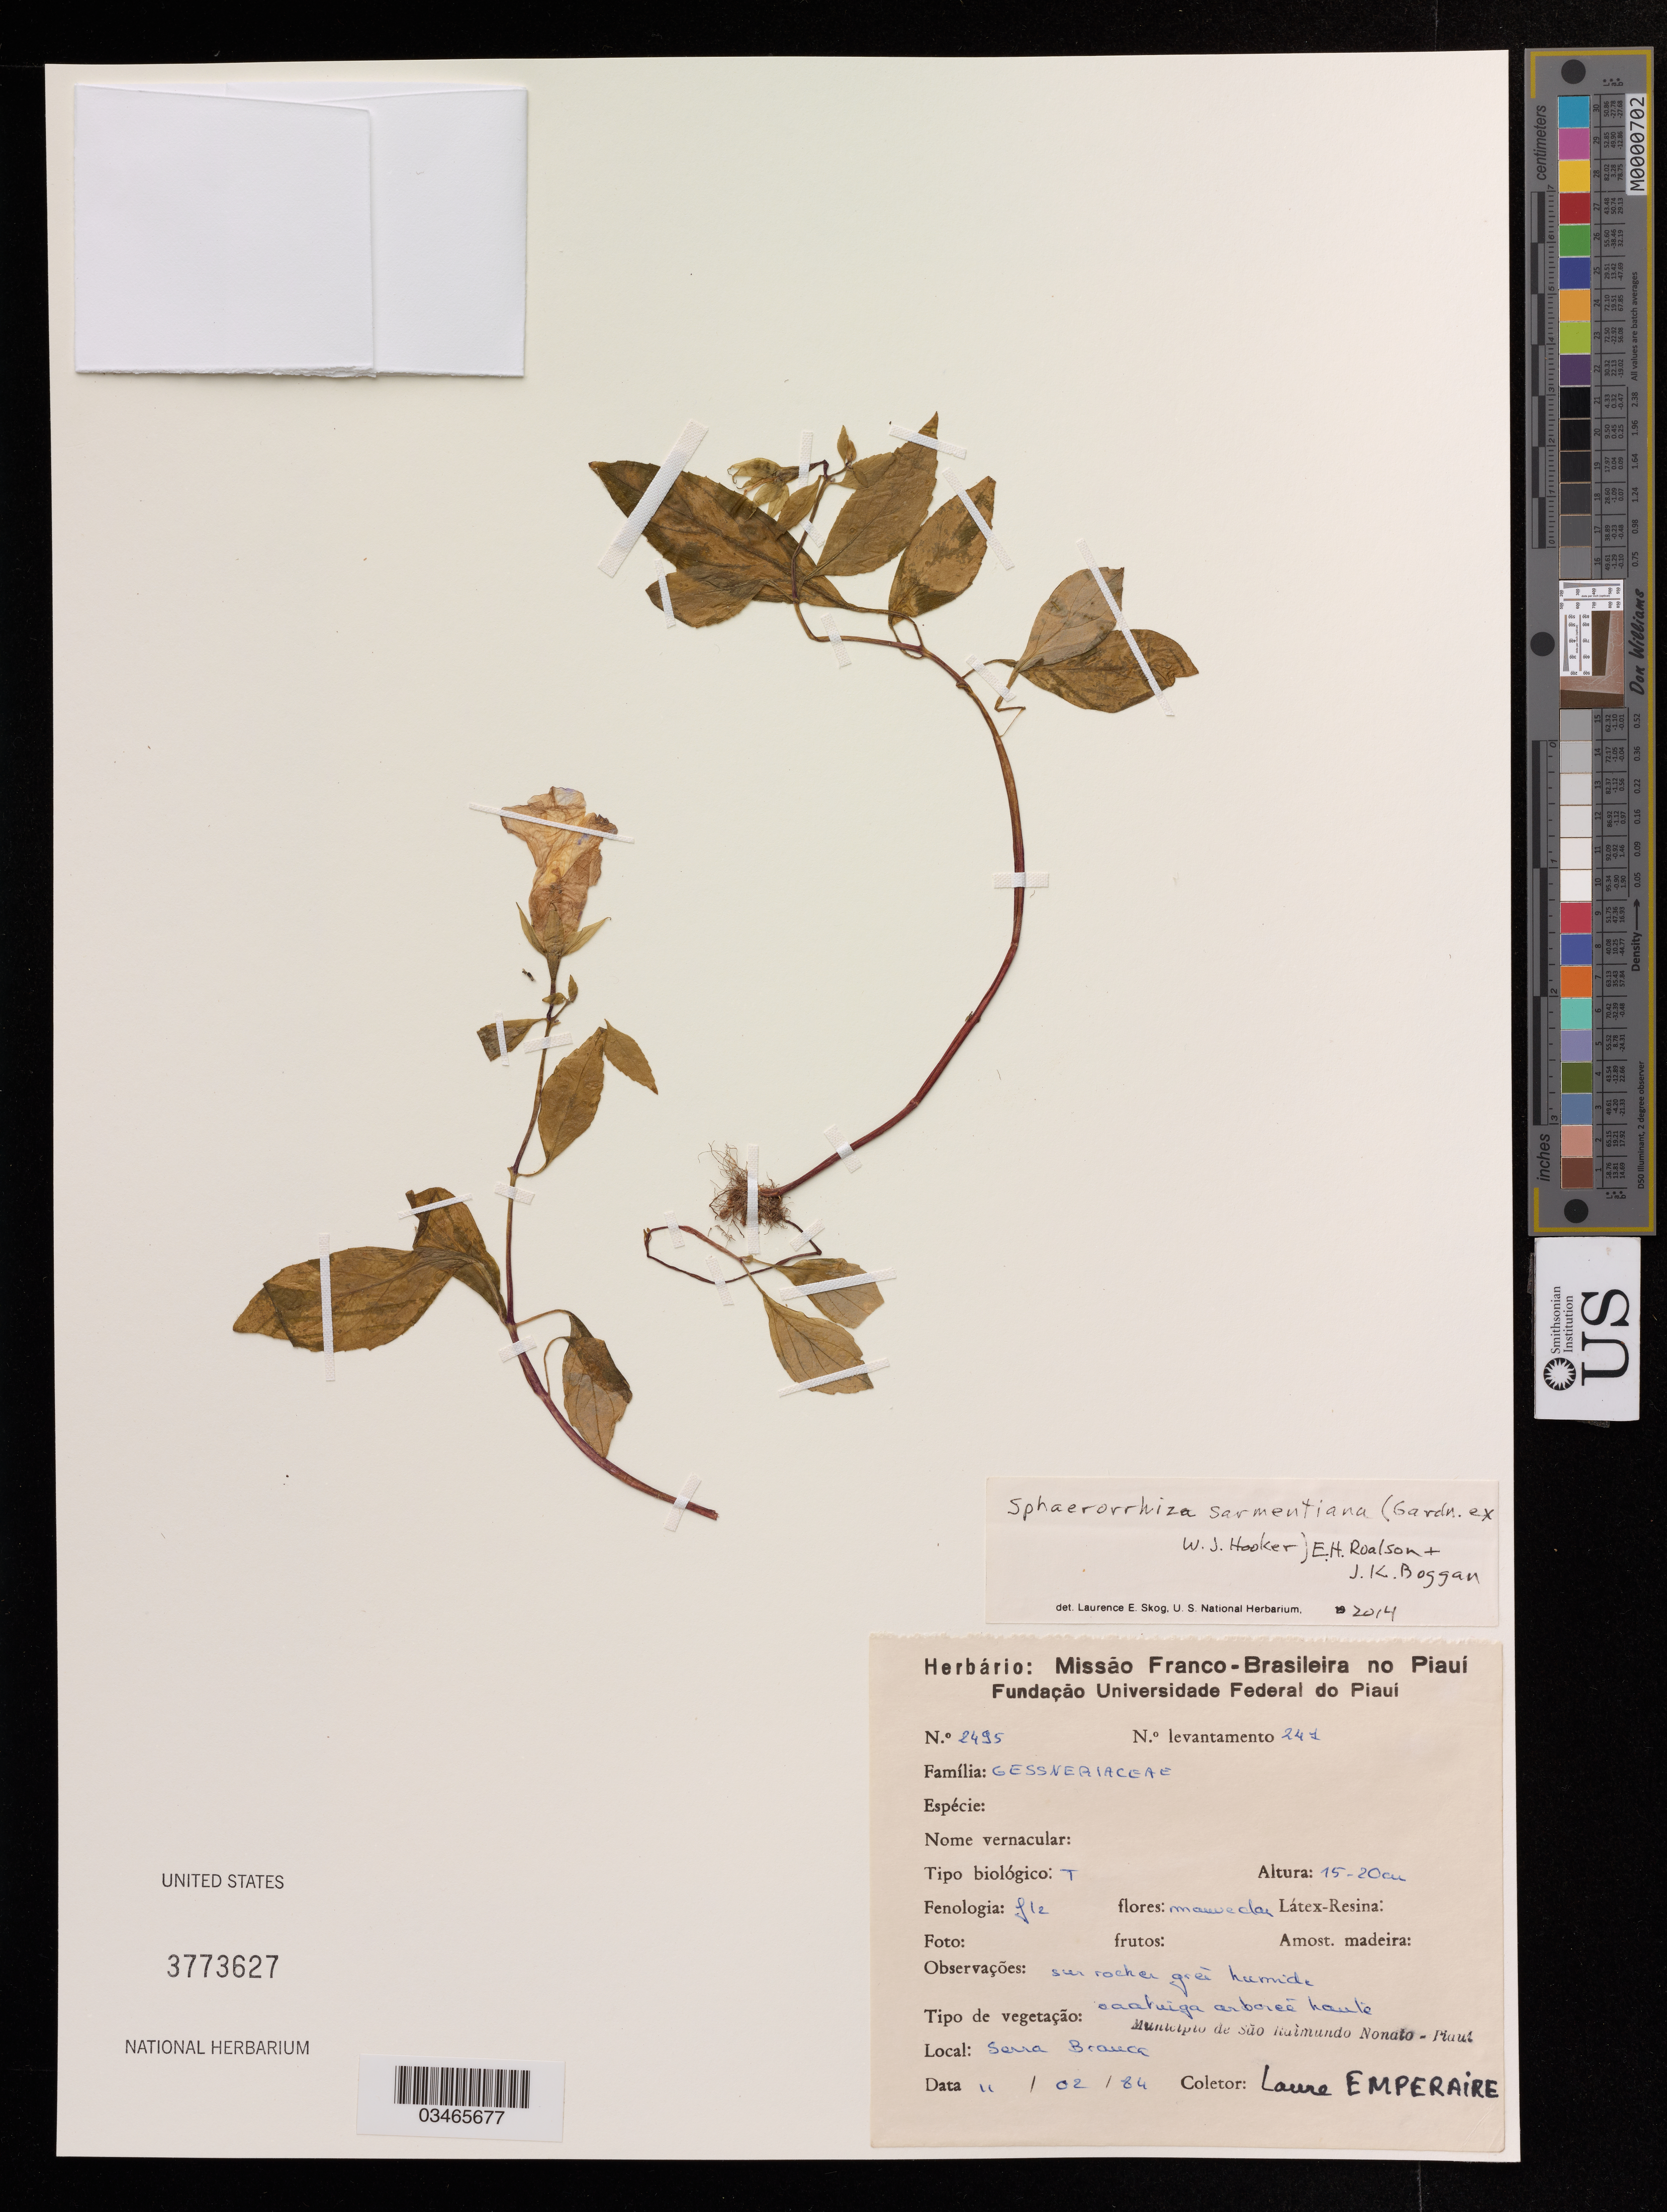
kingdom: Plantae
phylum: Tracheophyta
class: Magnoliopsida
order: Lamiales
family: Gesneriaceae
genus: Sphaerorrhiza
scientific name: Sphaerorrhiza sarmentiana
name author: (Gardner ex Hook.) Roalson & Boggan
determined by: Skog, Laurence E.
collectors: L. Emperaire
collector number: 2495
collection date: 1984-02-11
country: Brazil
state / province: Piauí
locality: Serra Branca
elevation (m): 15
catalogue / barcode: US 3773627